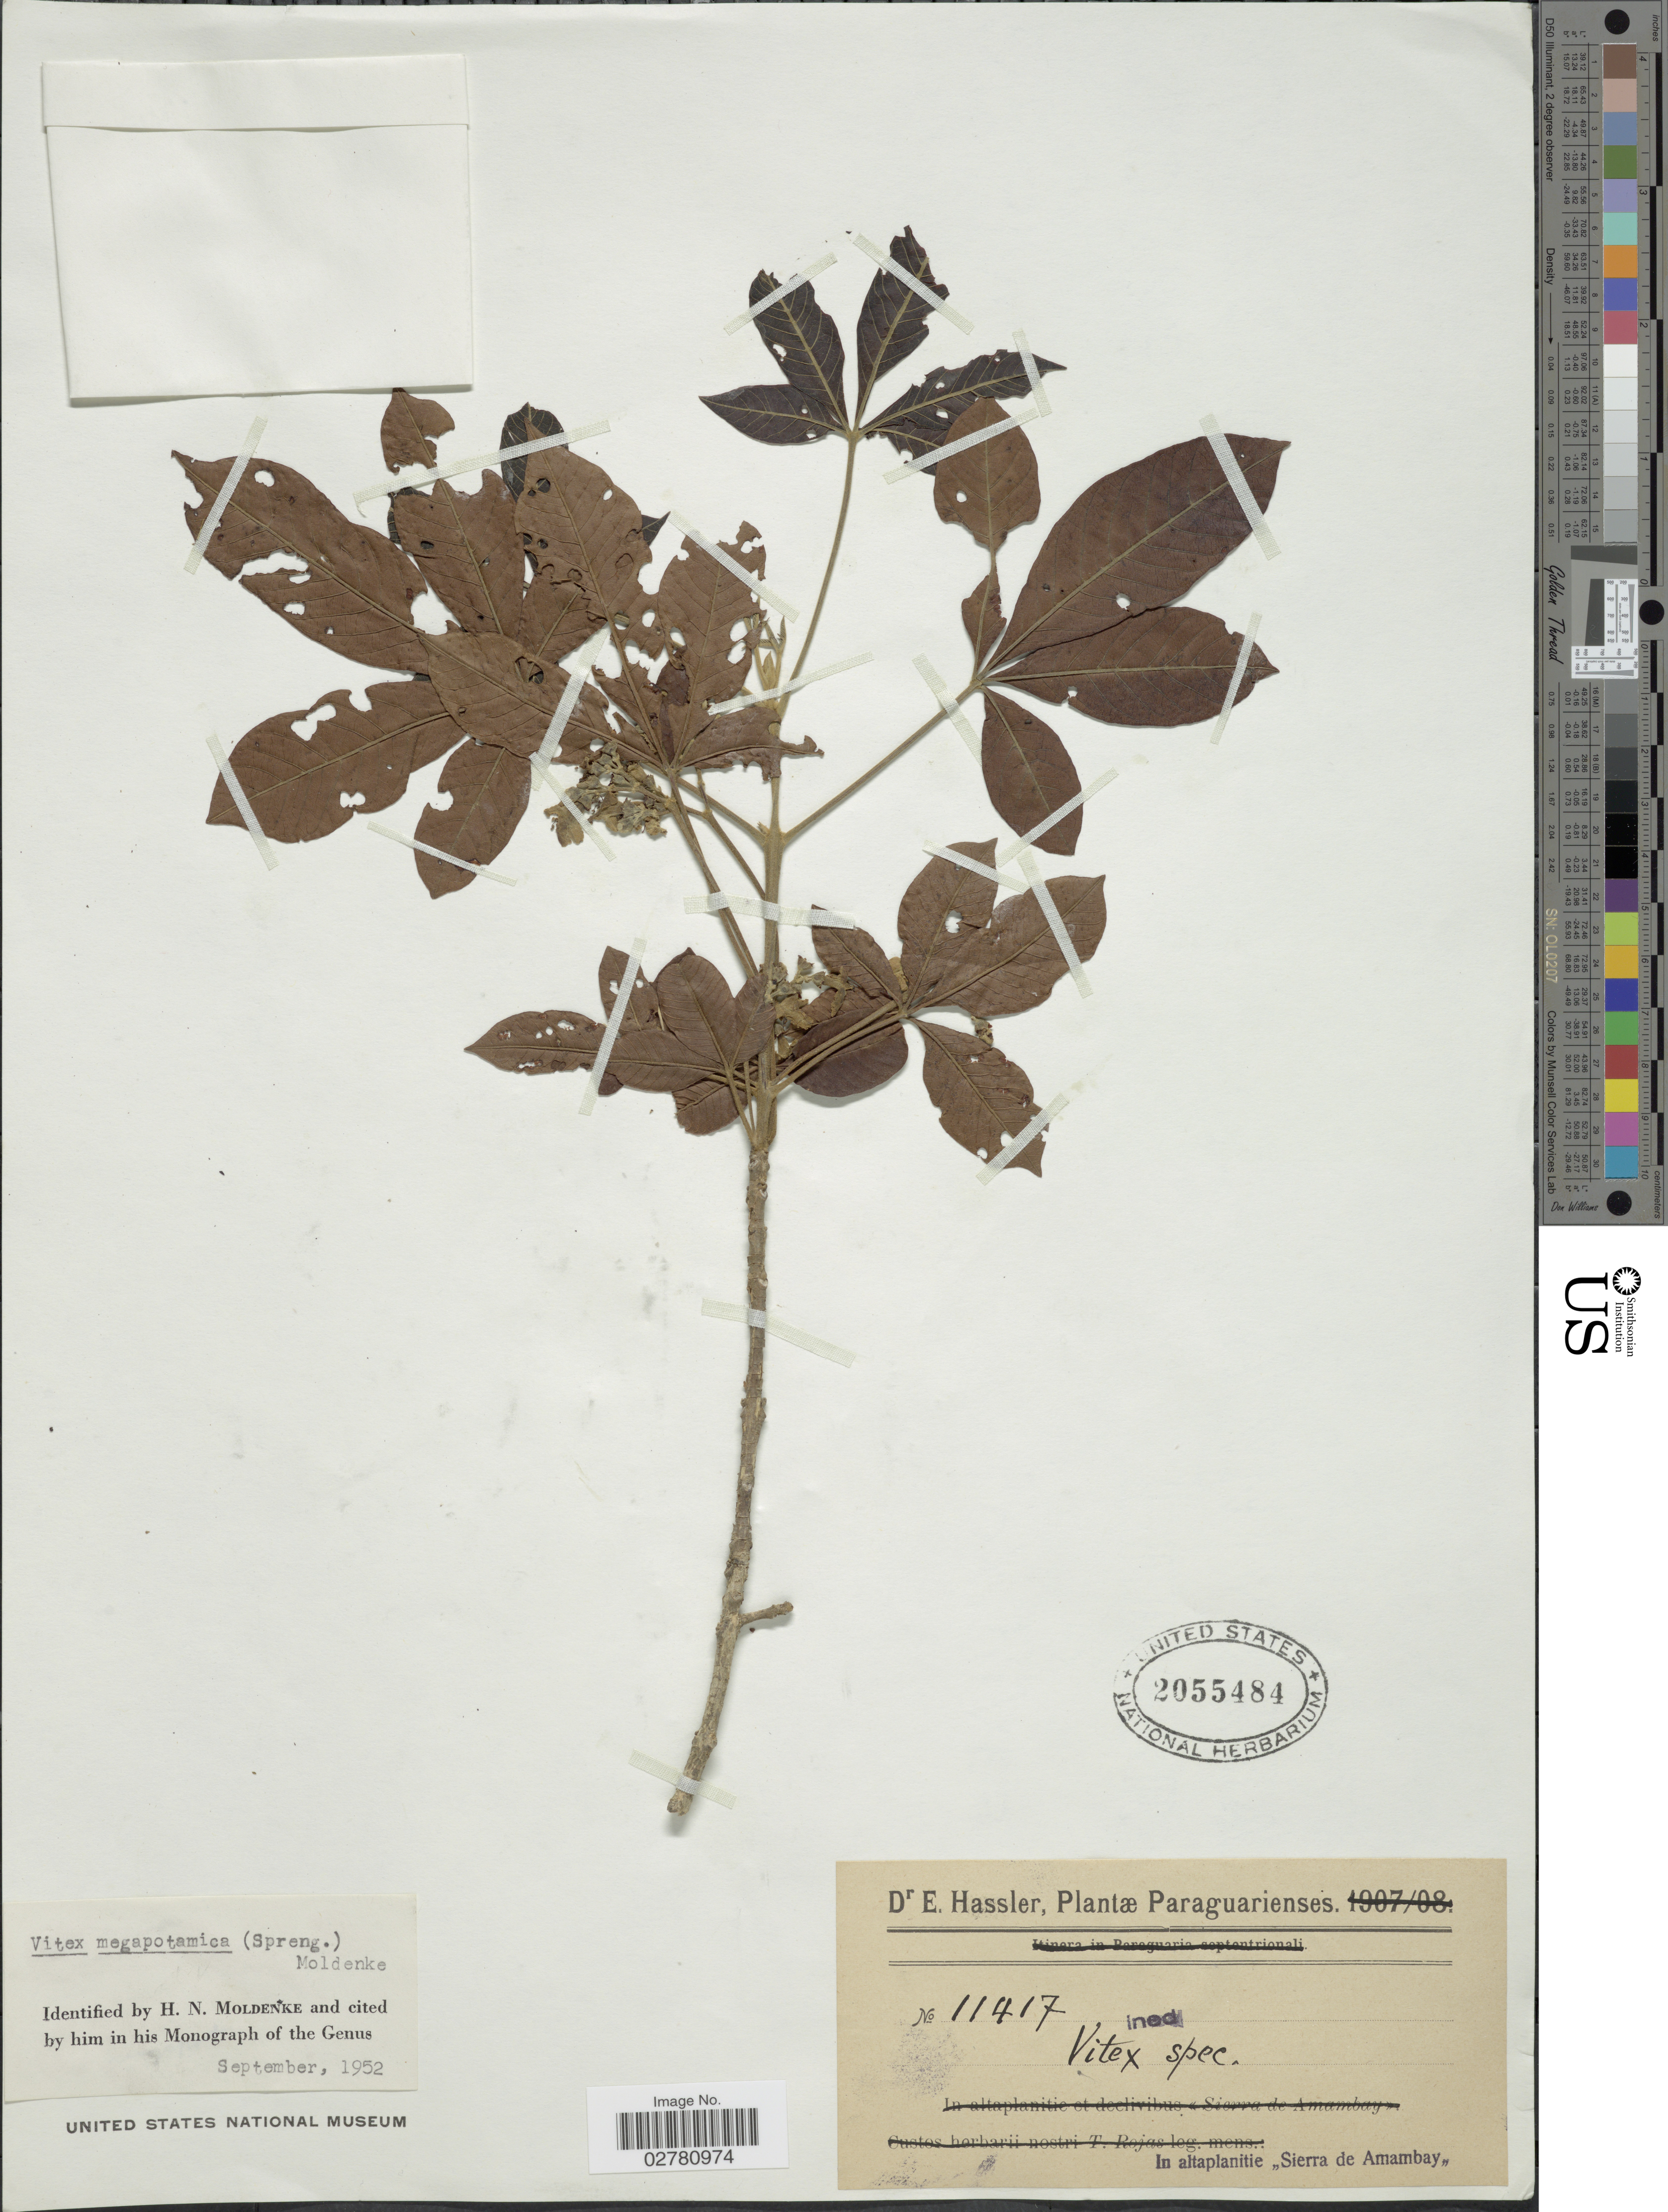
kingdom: Plantae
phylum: Tracheophyta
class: Magnoliopsida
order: Lamiales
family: Lamiaceae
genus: Vitex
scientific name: Vitex megapotamica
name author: (Spreng.) Moldenke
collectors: E. Hassler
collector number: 11417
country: Paraguay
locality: In altaplanitie Sierra de Amambay.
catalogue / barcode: US 2055484